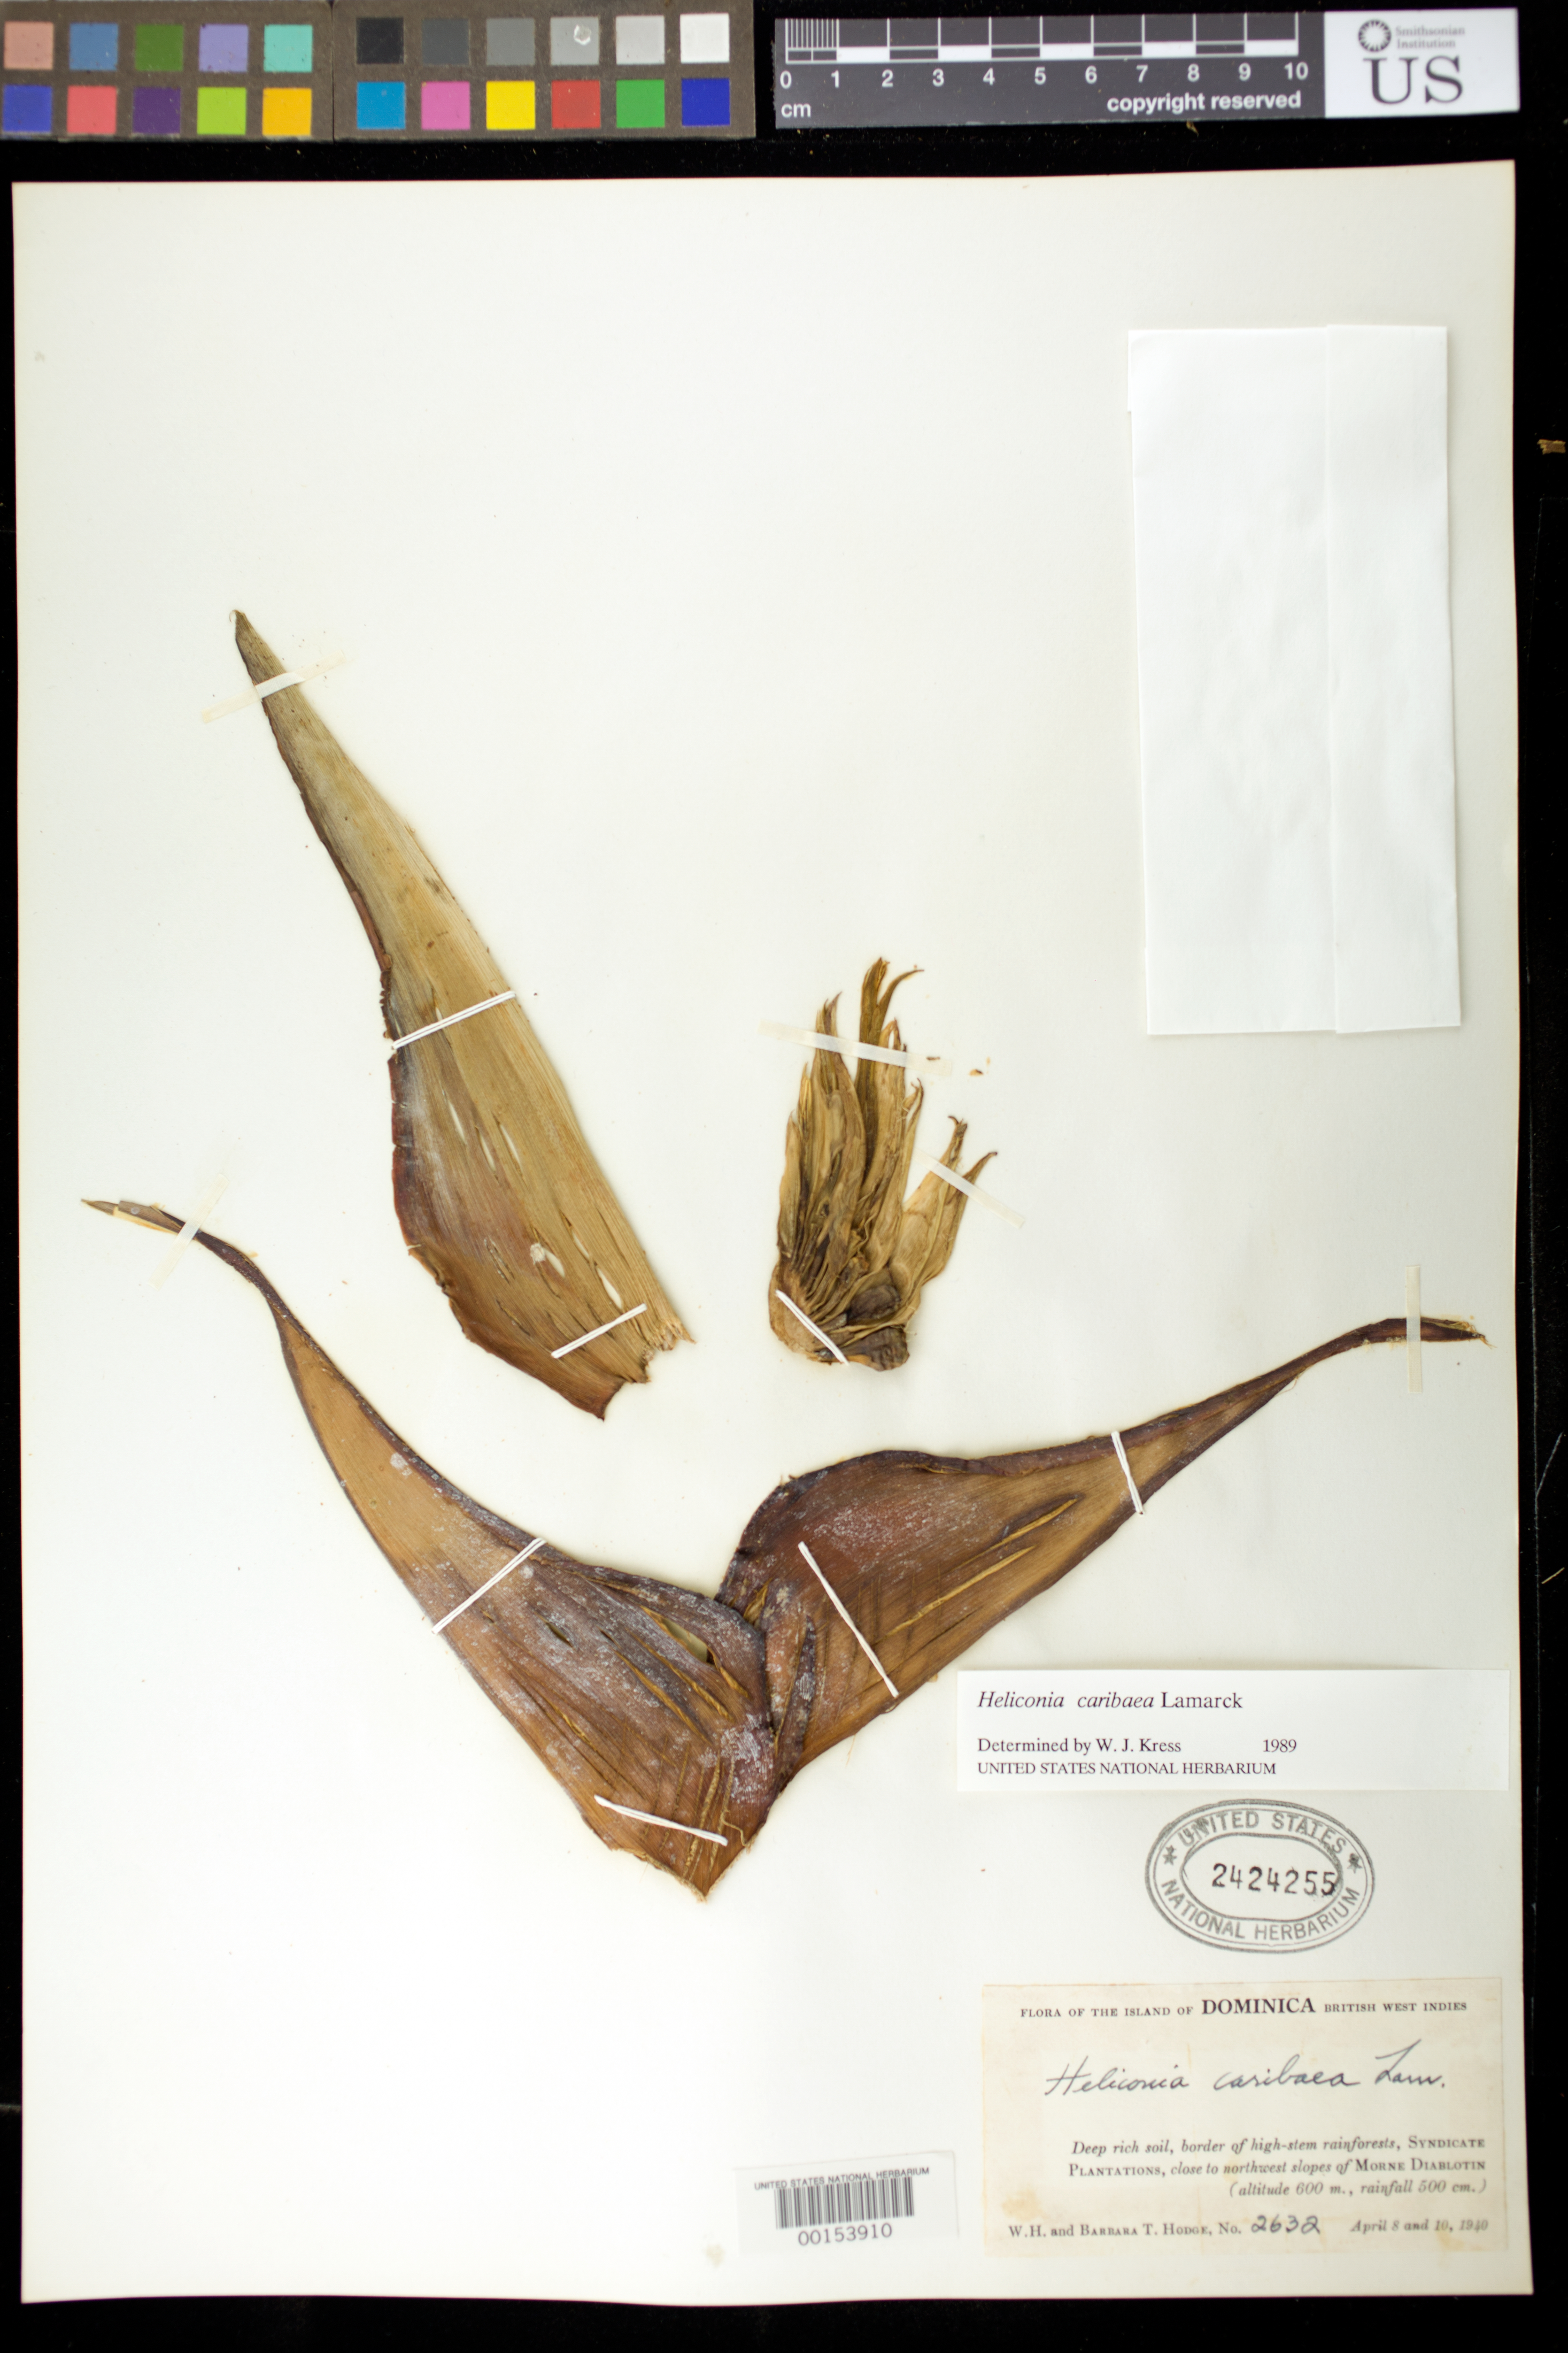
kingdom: Plantae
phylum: Tracheophyta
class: Liliopsida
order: Zingiberales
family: Heliconiaceae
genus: Heliconia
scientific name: Heliconia caribaea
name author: Lam.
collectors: W. Hodge & B. Hodge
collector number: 2632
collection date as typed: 08 Apr 1940 and 10 Apr 1940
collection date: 1940-04-08,1940-04-10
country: Dominica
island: Dominica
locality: Syndicate plantations, close to nw slopes of morne diablotin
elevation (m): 600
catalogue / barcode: US 2424255